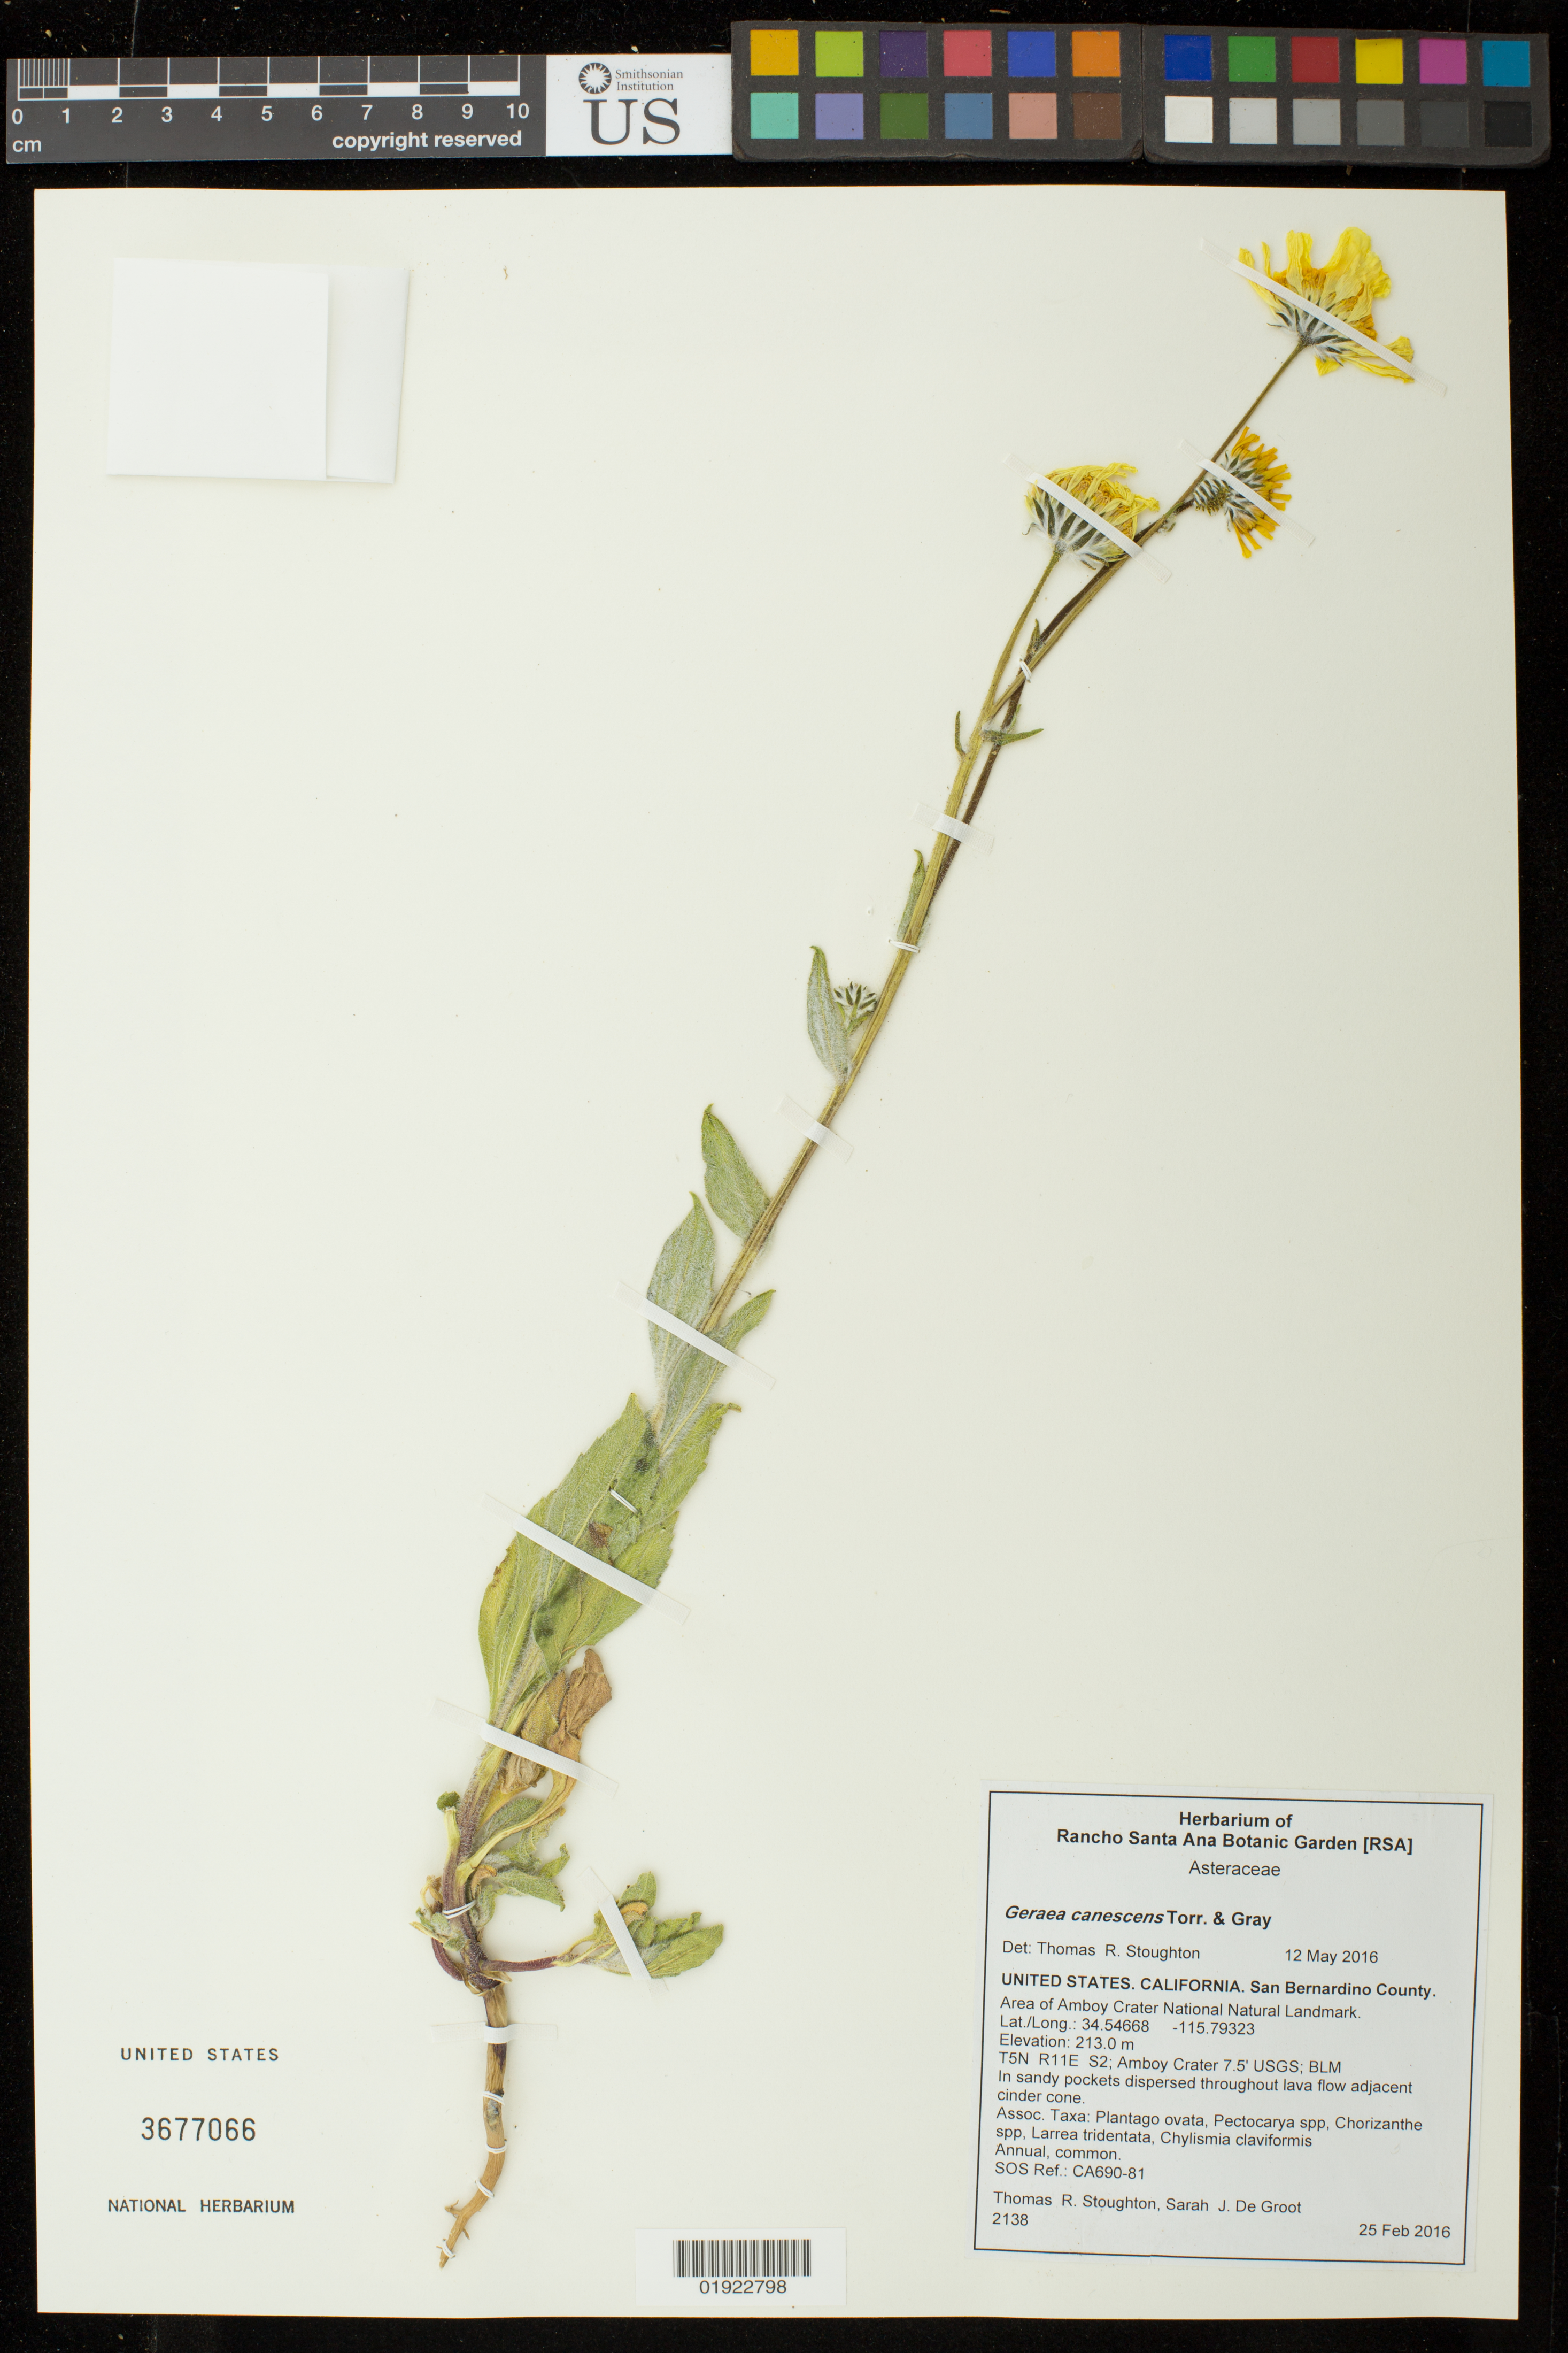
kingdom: Plantae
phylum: Tracheophyta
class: Magnoliopsida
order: Asterales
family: Asteraceae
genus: Geraea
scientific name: Geraea canescens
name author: Torr. & A. Gray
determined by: Stoughton, T.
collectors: T. Stoughton & S. De Groot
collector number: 2138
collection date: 2016-02-25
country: United States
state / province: California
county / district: San Bernardino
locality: Area of Amboy Crater National Natural Landmark.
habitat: In sandy pockets dispersed throughout lava flow adjacent cinder cone.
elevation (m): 213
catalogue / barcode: US 3677066